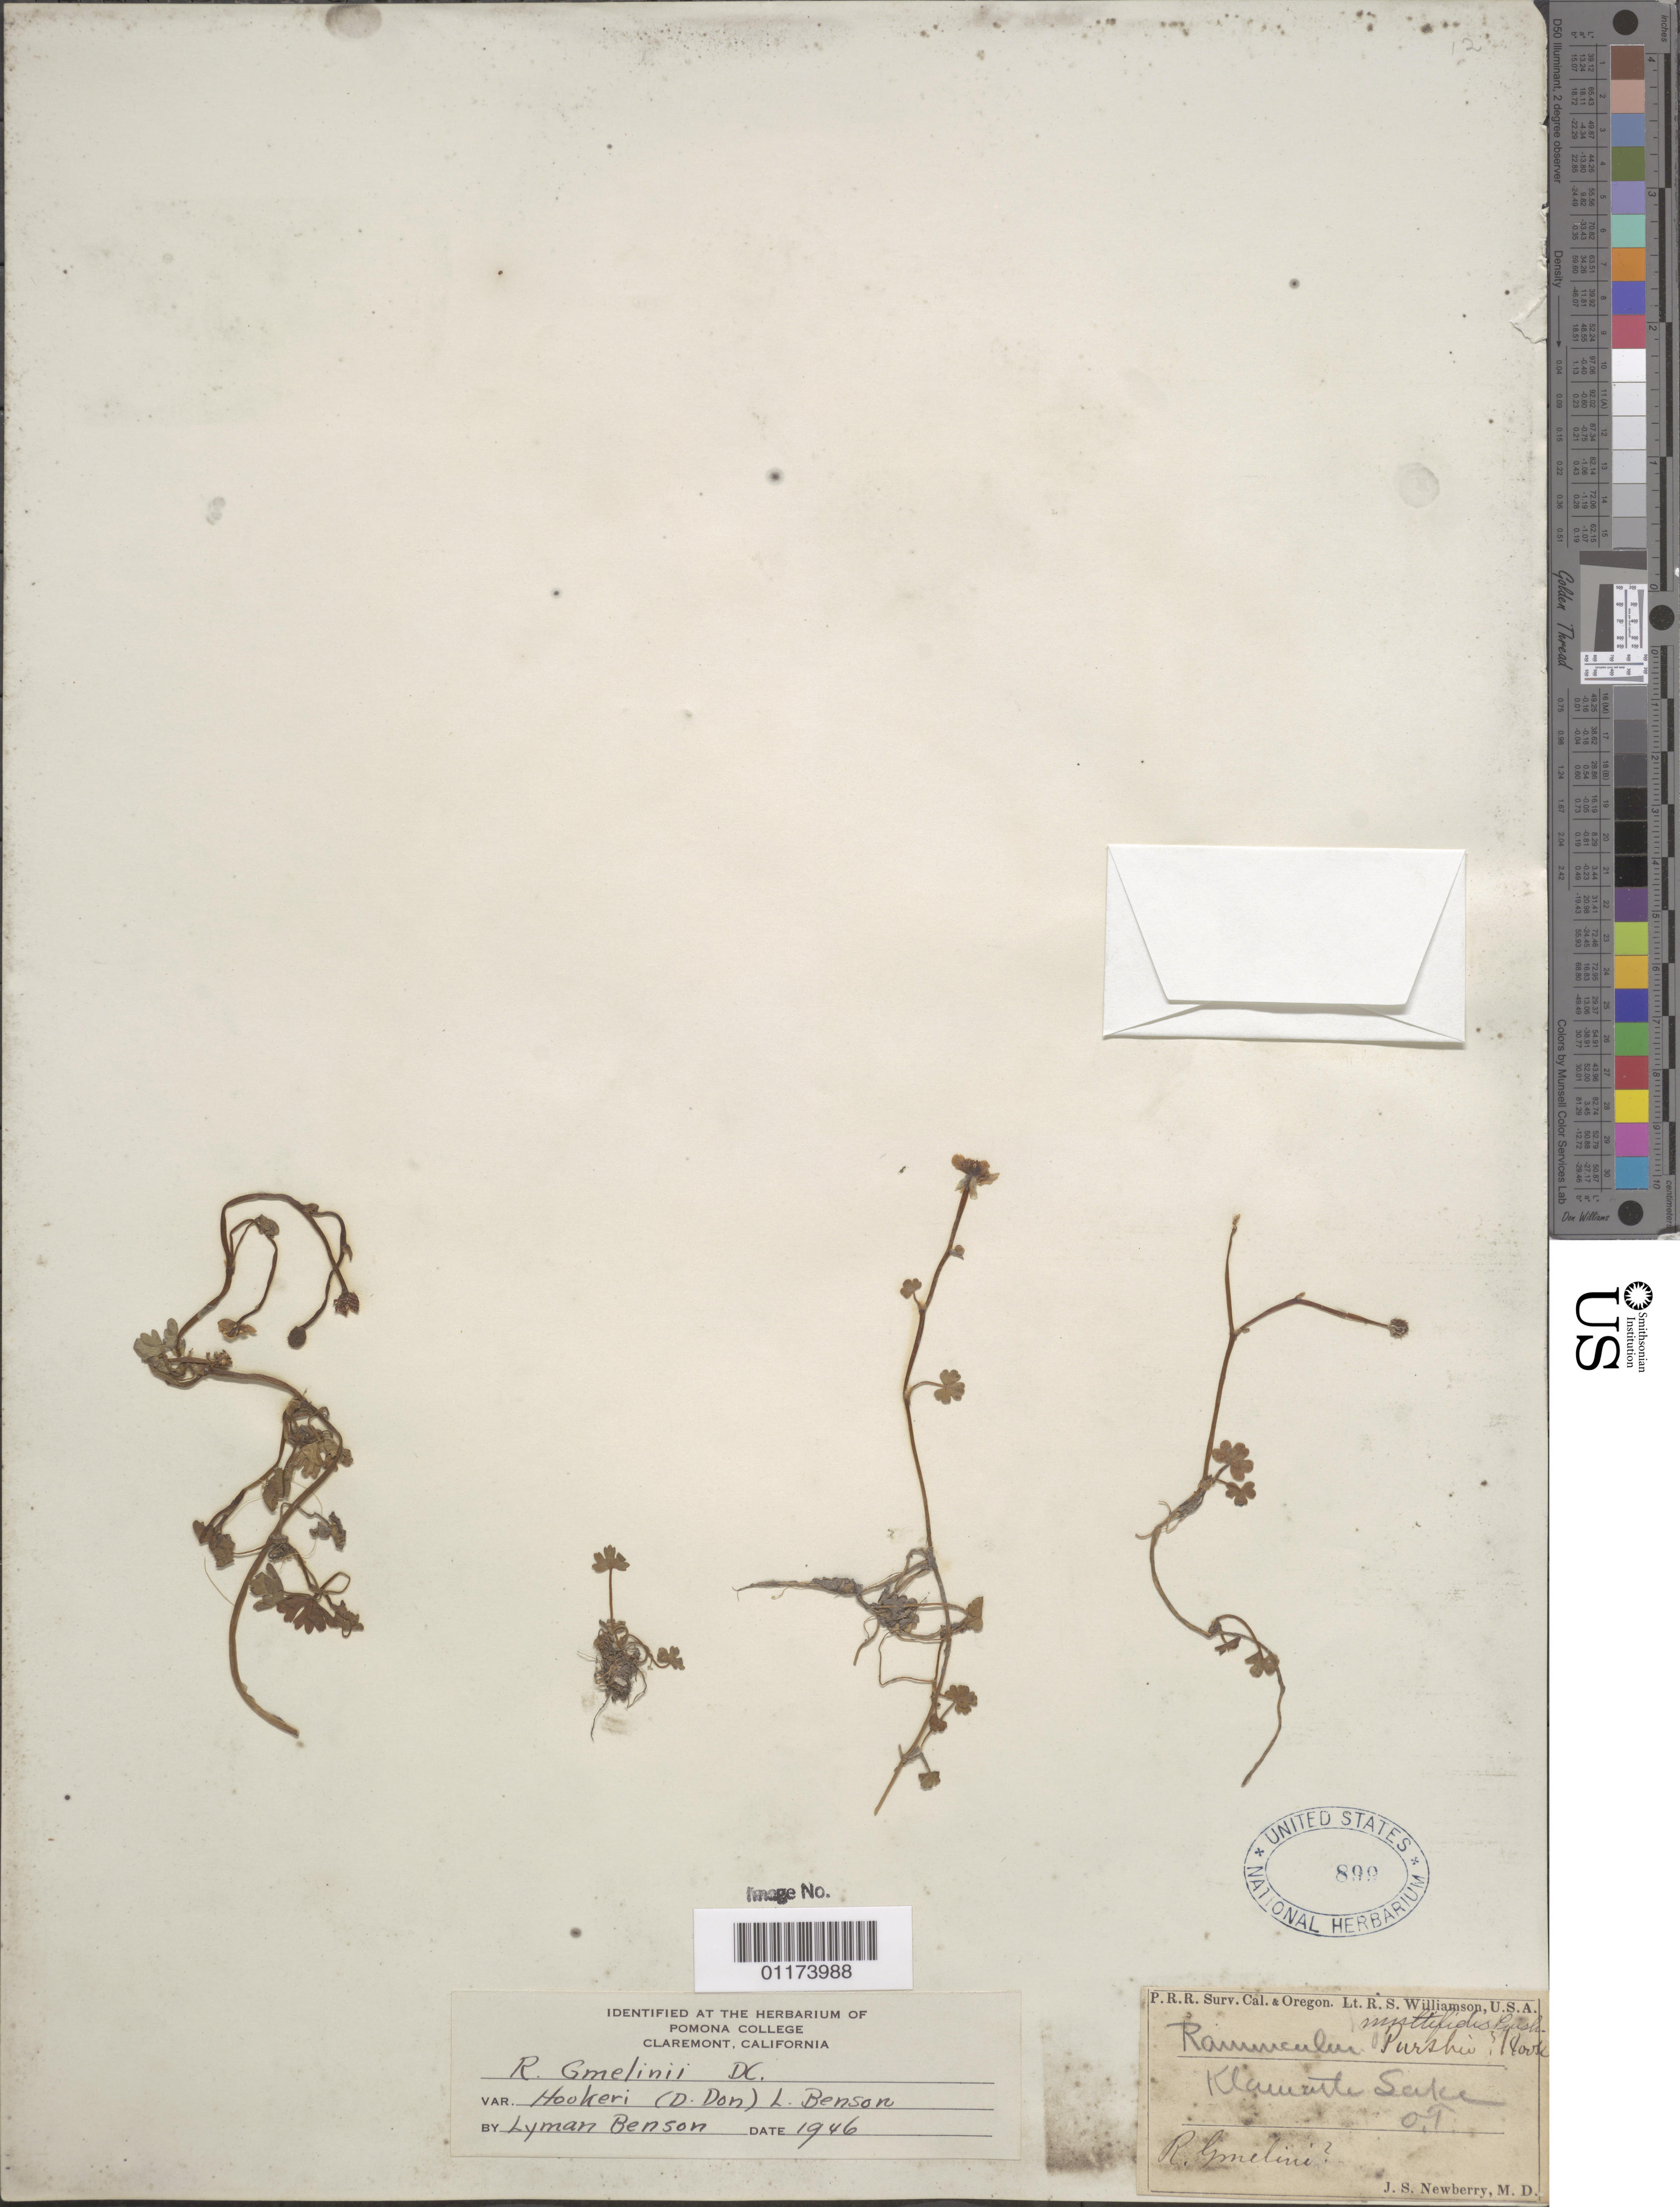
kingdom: Plantae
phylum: Tracheophyta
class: Magnoliopsida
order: Ranunculales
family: Ranunculaceae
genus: Ranunculus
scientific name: Ranunculus gmelinii var. hookeri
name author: (D. Don) L.D. Benson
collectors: J. S. Newberry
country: United States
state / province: Oregon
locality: Klamath Lake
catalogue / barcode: US 899